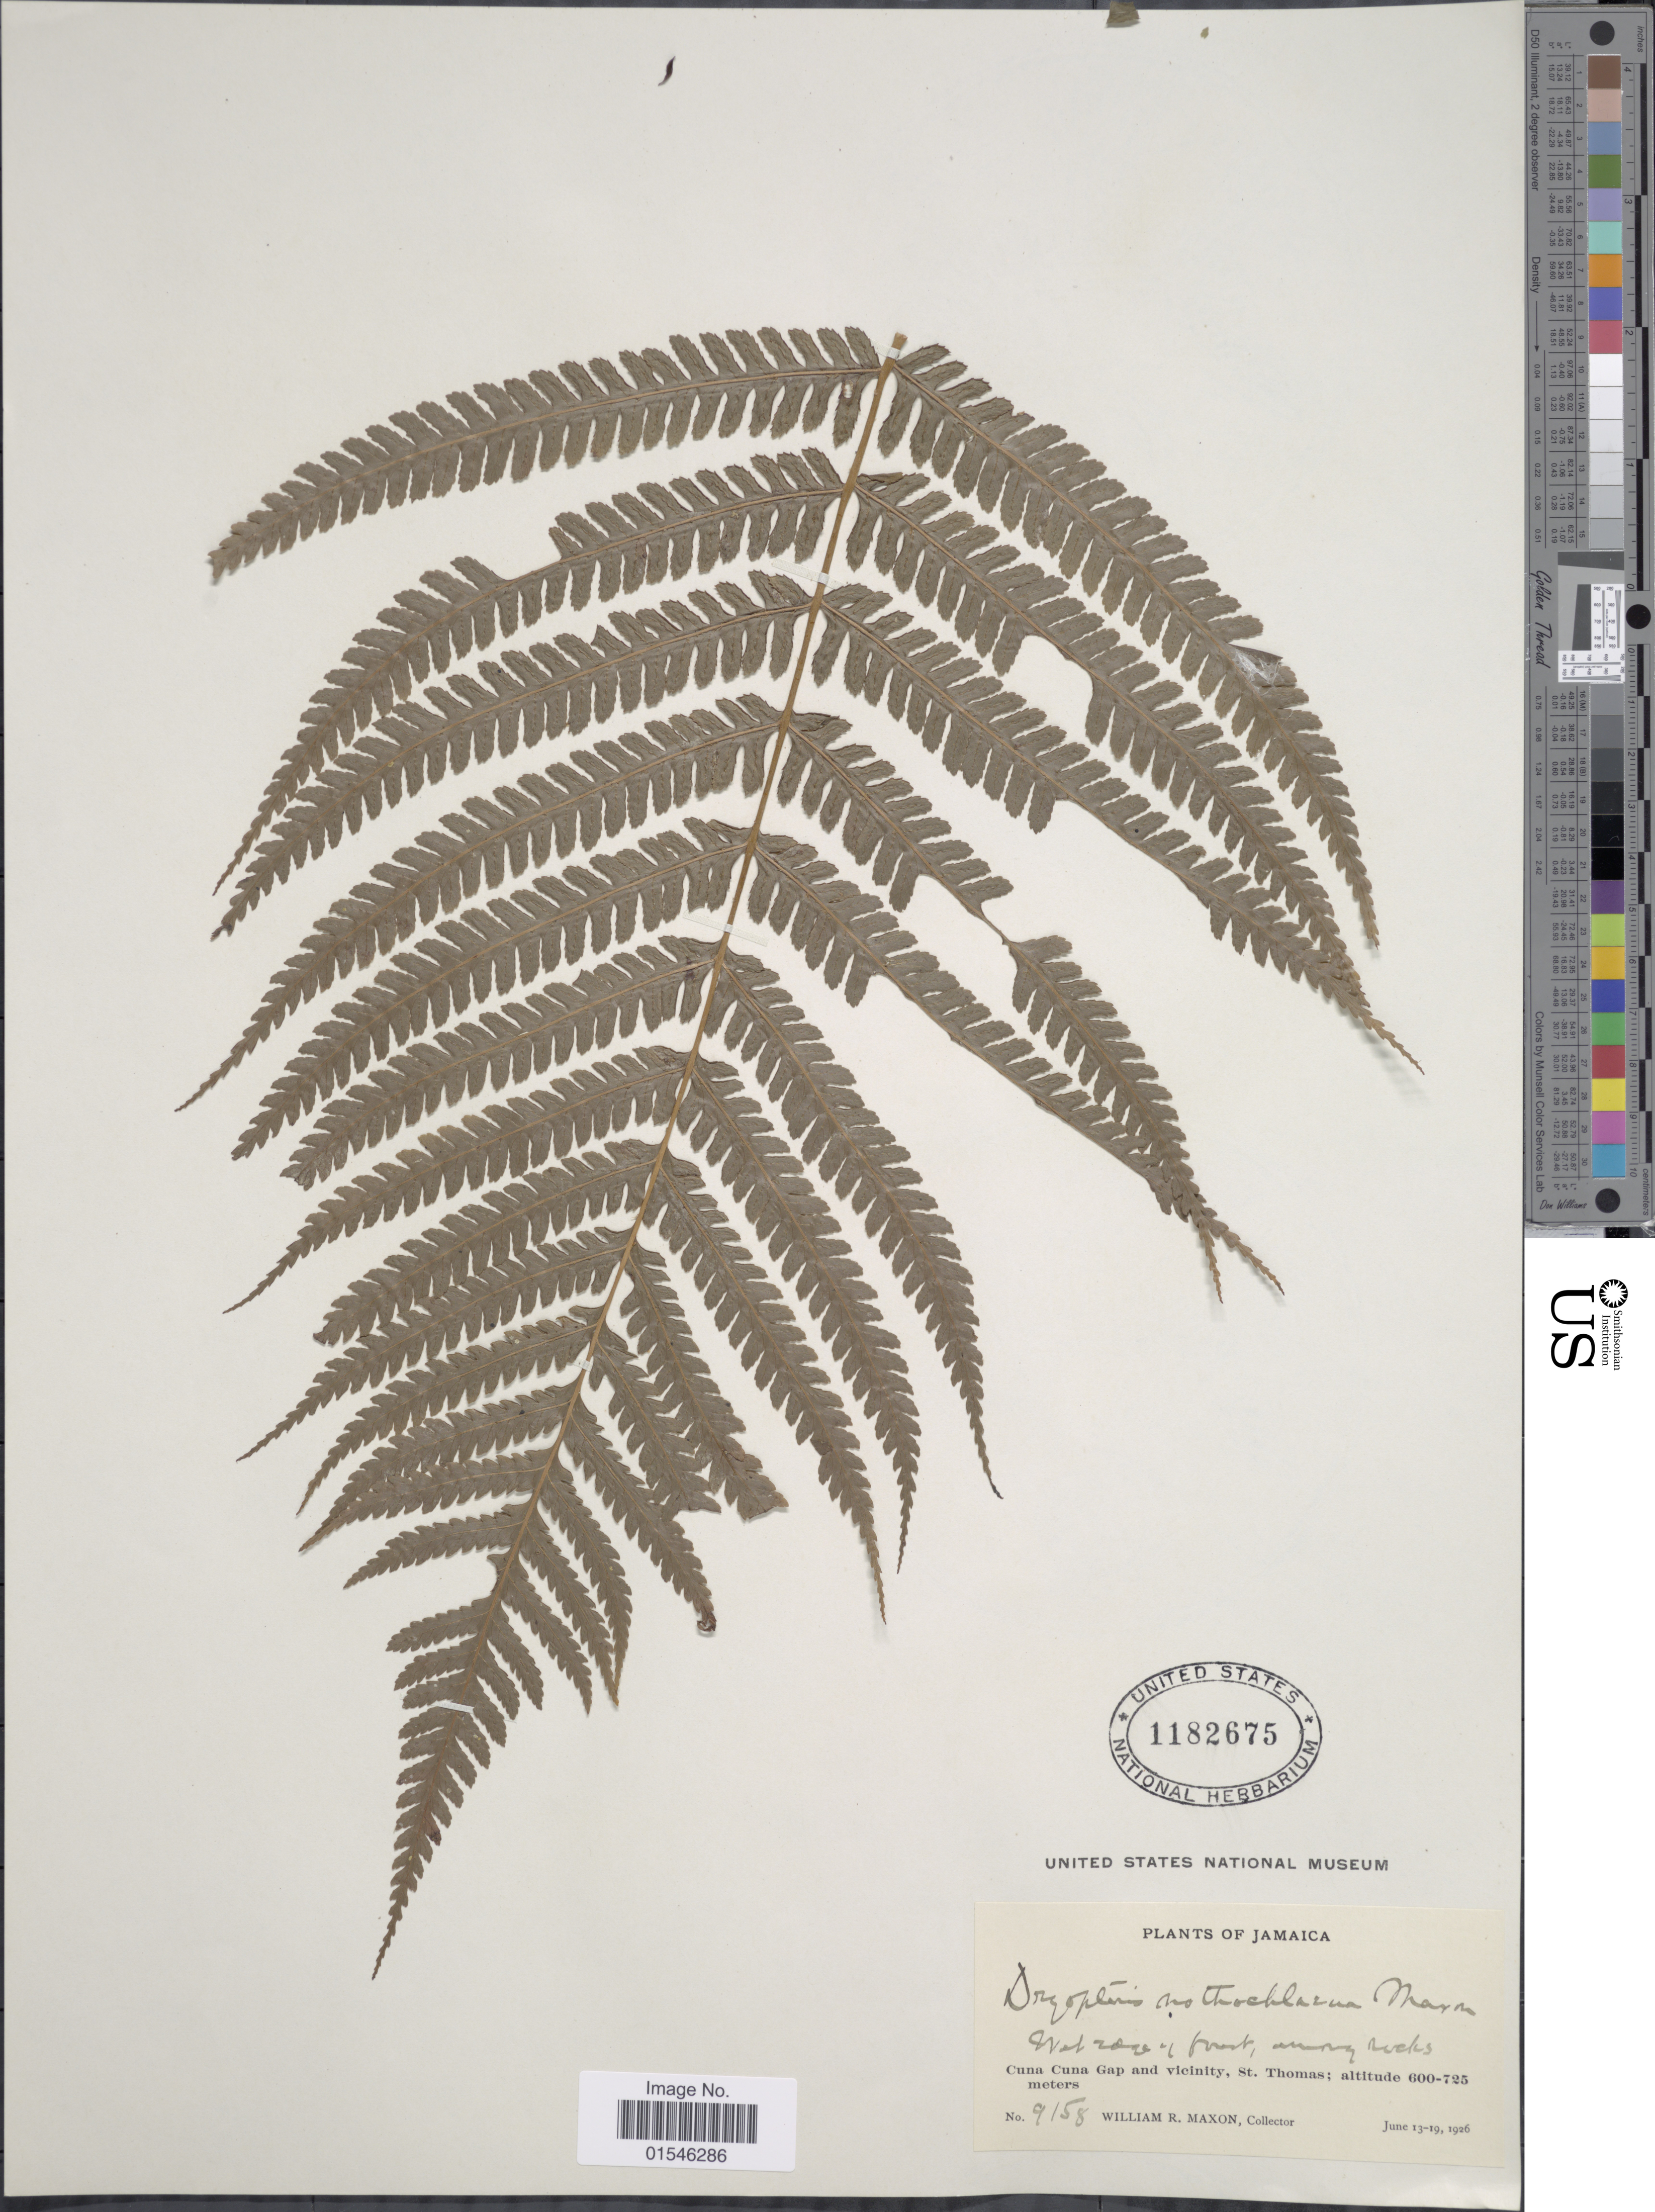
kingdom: Plantae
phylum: Tracheophyta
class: Polypodiopsida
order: Polypodiales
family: Dryopteridaceae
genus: Stigmatopteris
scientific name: Stigmatopteris jamaicensis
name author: (Desv.) Proctor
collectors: W. R. Maxon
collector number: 9158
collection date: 1926-06-13/1926-06-19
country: Jamaica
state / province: Saint Thomas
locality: Cuna Cuna Gap and vicinity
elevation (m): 600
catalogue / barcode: US 11882675